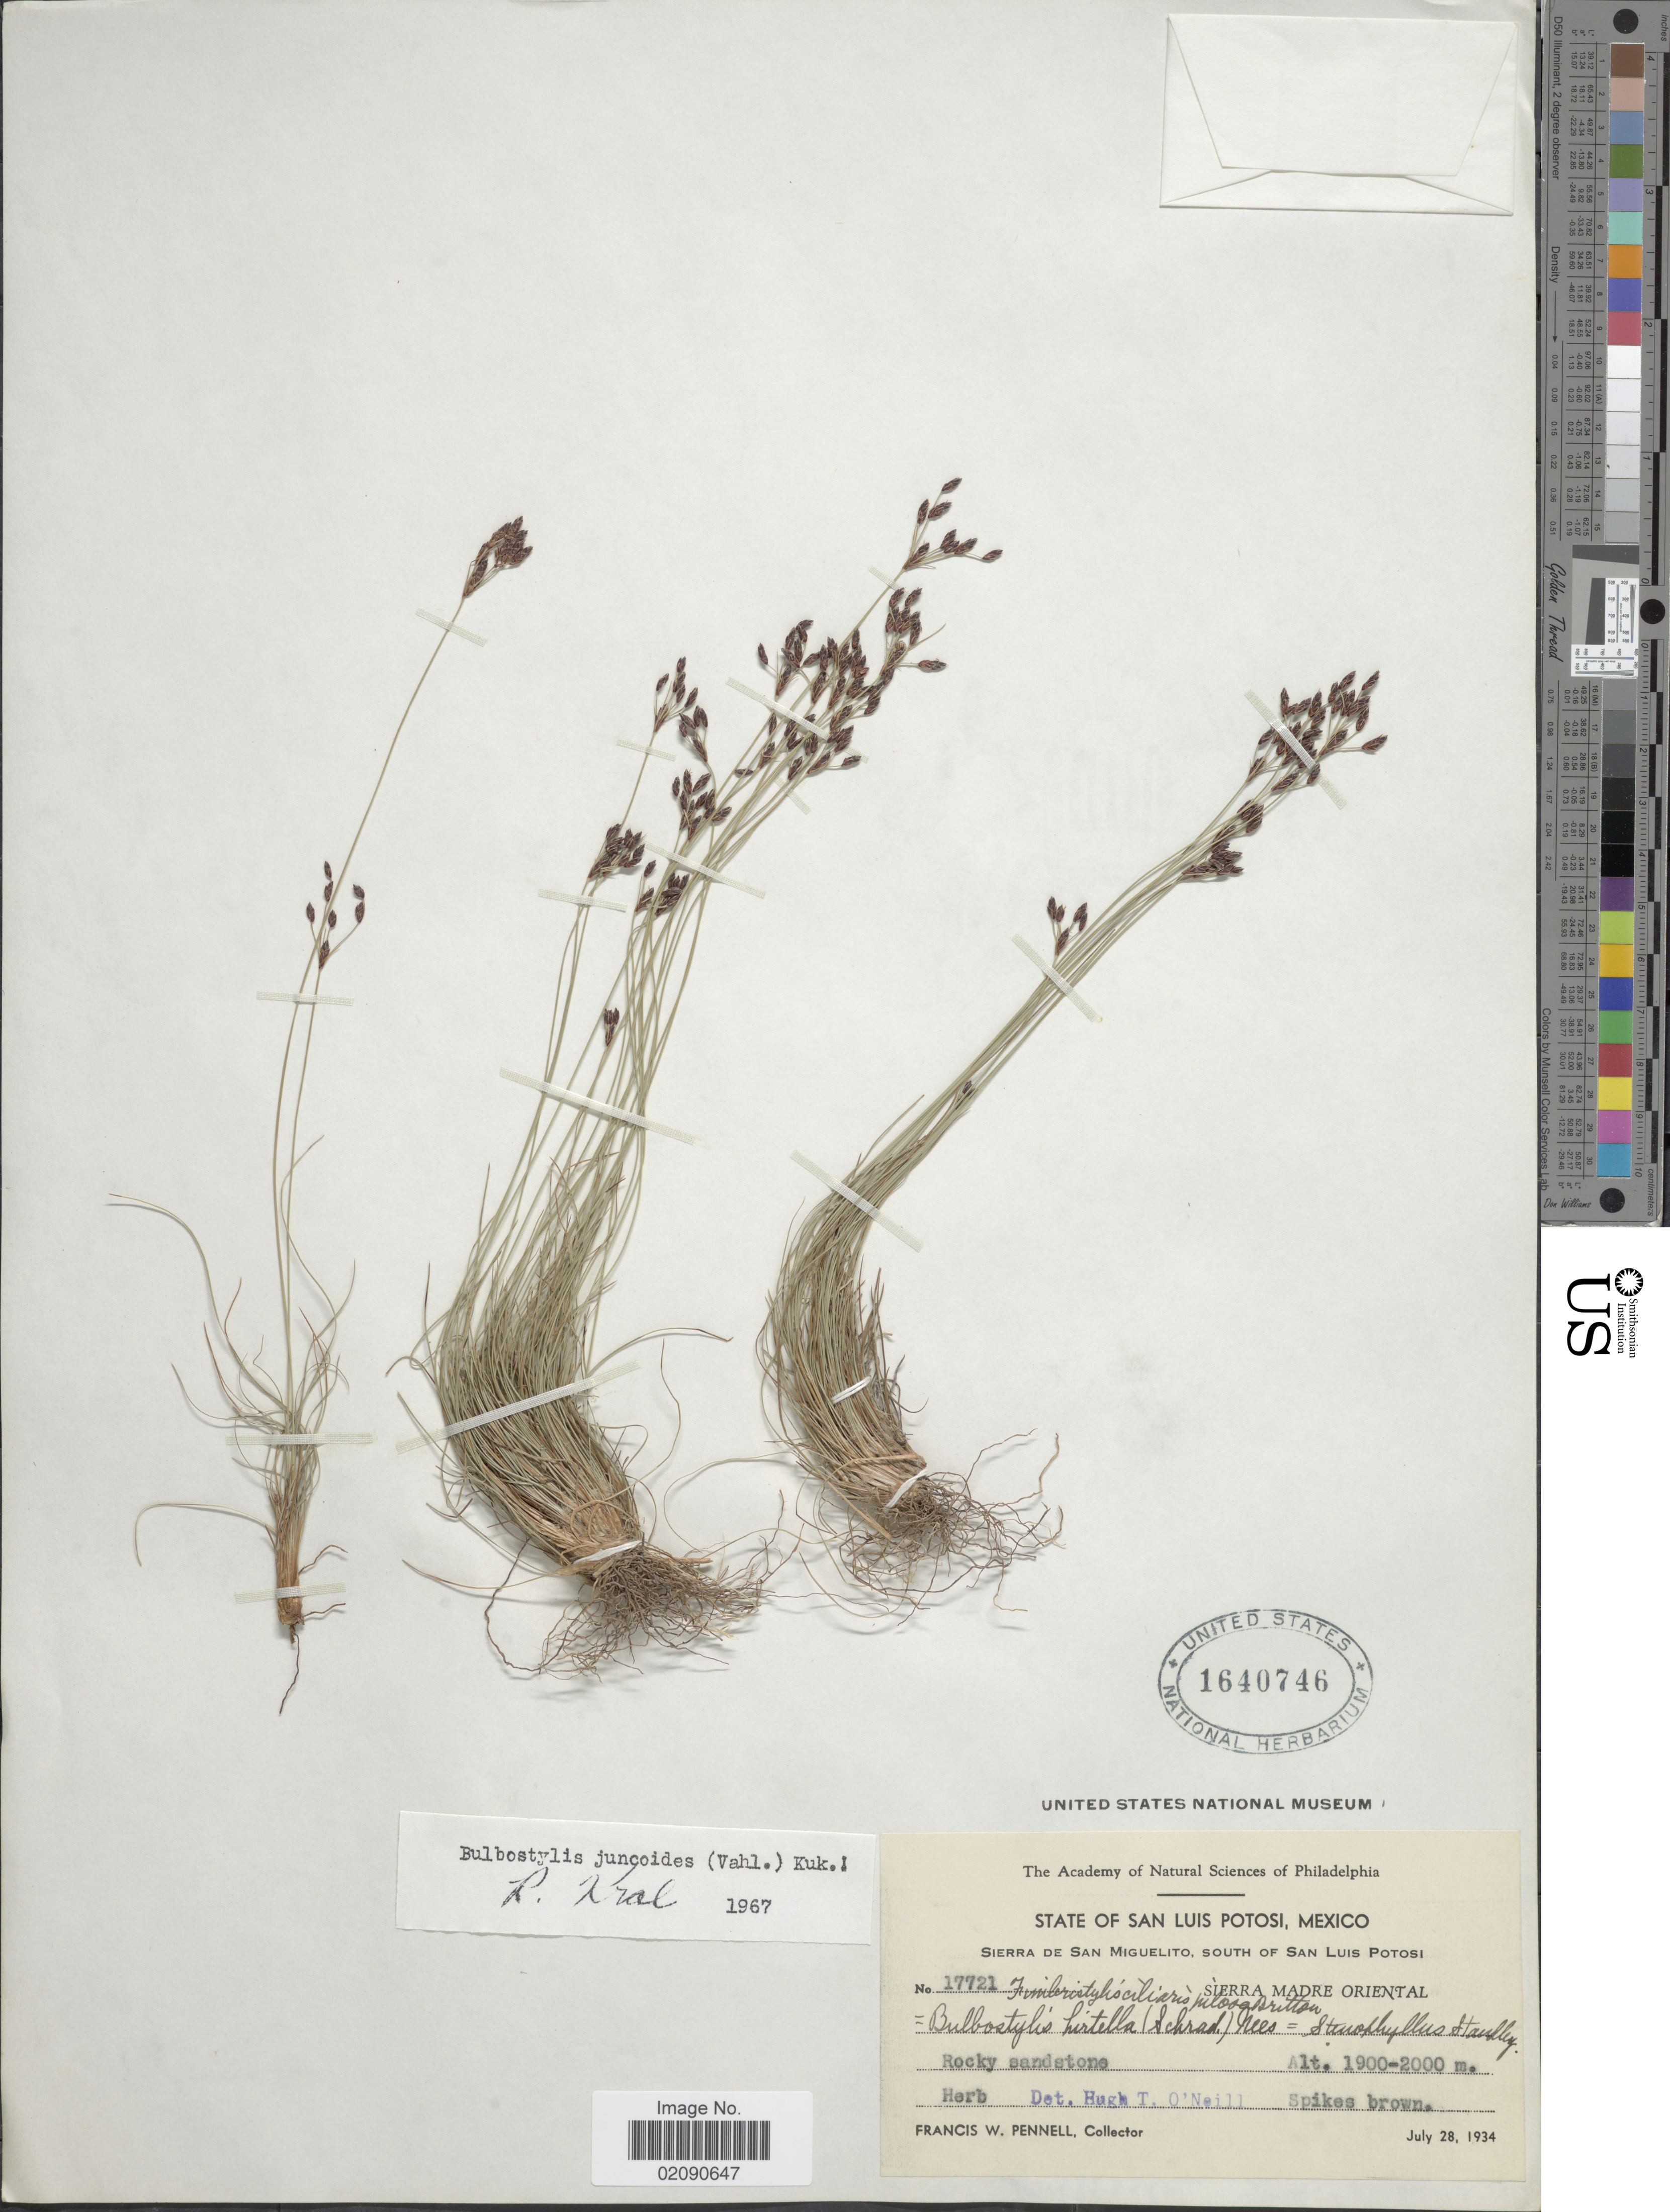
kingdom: Plantae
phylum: Tracheophyta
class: Liliopsida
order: Poales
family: Cyperaceae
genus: Bulbostylis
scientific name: Bulbostylis juncoides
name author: (Vahl) Kük. ex Herter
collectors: F. W. Pennell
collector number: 17721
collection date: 1934-07-28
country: Mexico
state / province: San Luis Potosí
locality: Sierra de San Miguelito, South of San Luis Potosi. Rocky sandstone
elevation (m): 1900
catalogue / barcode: US 1640746